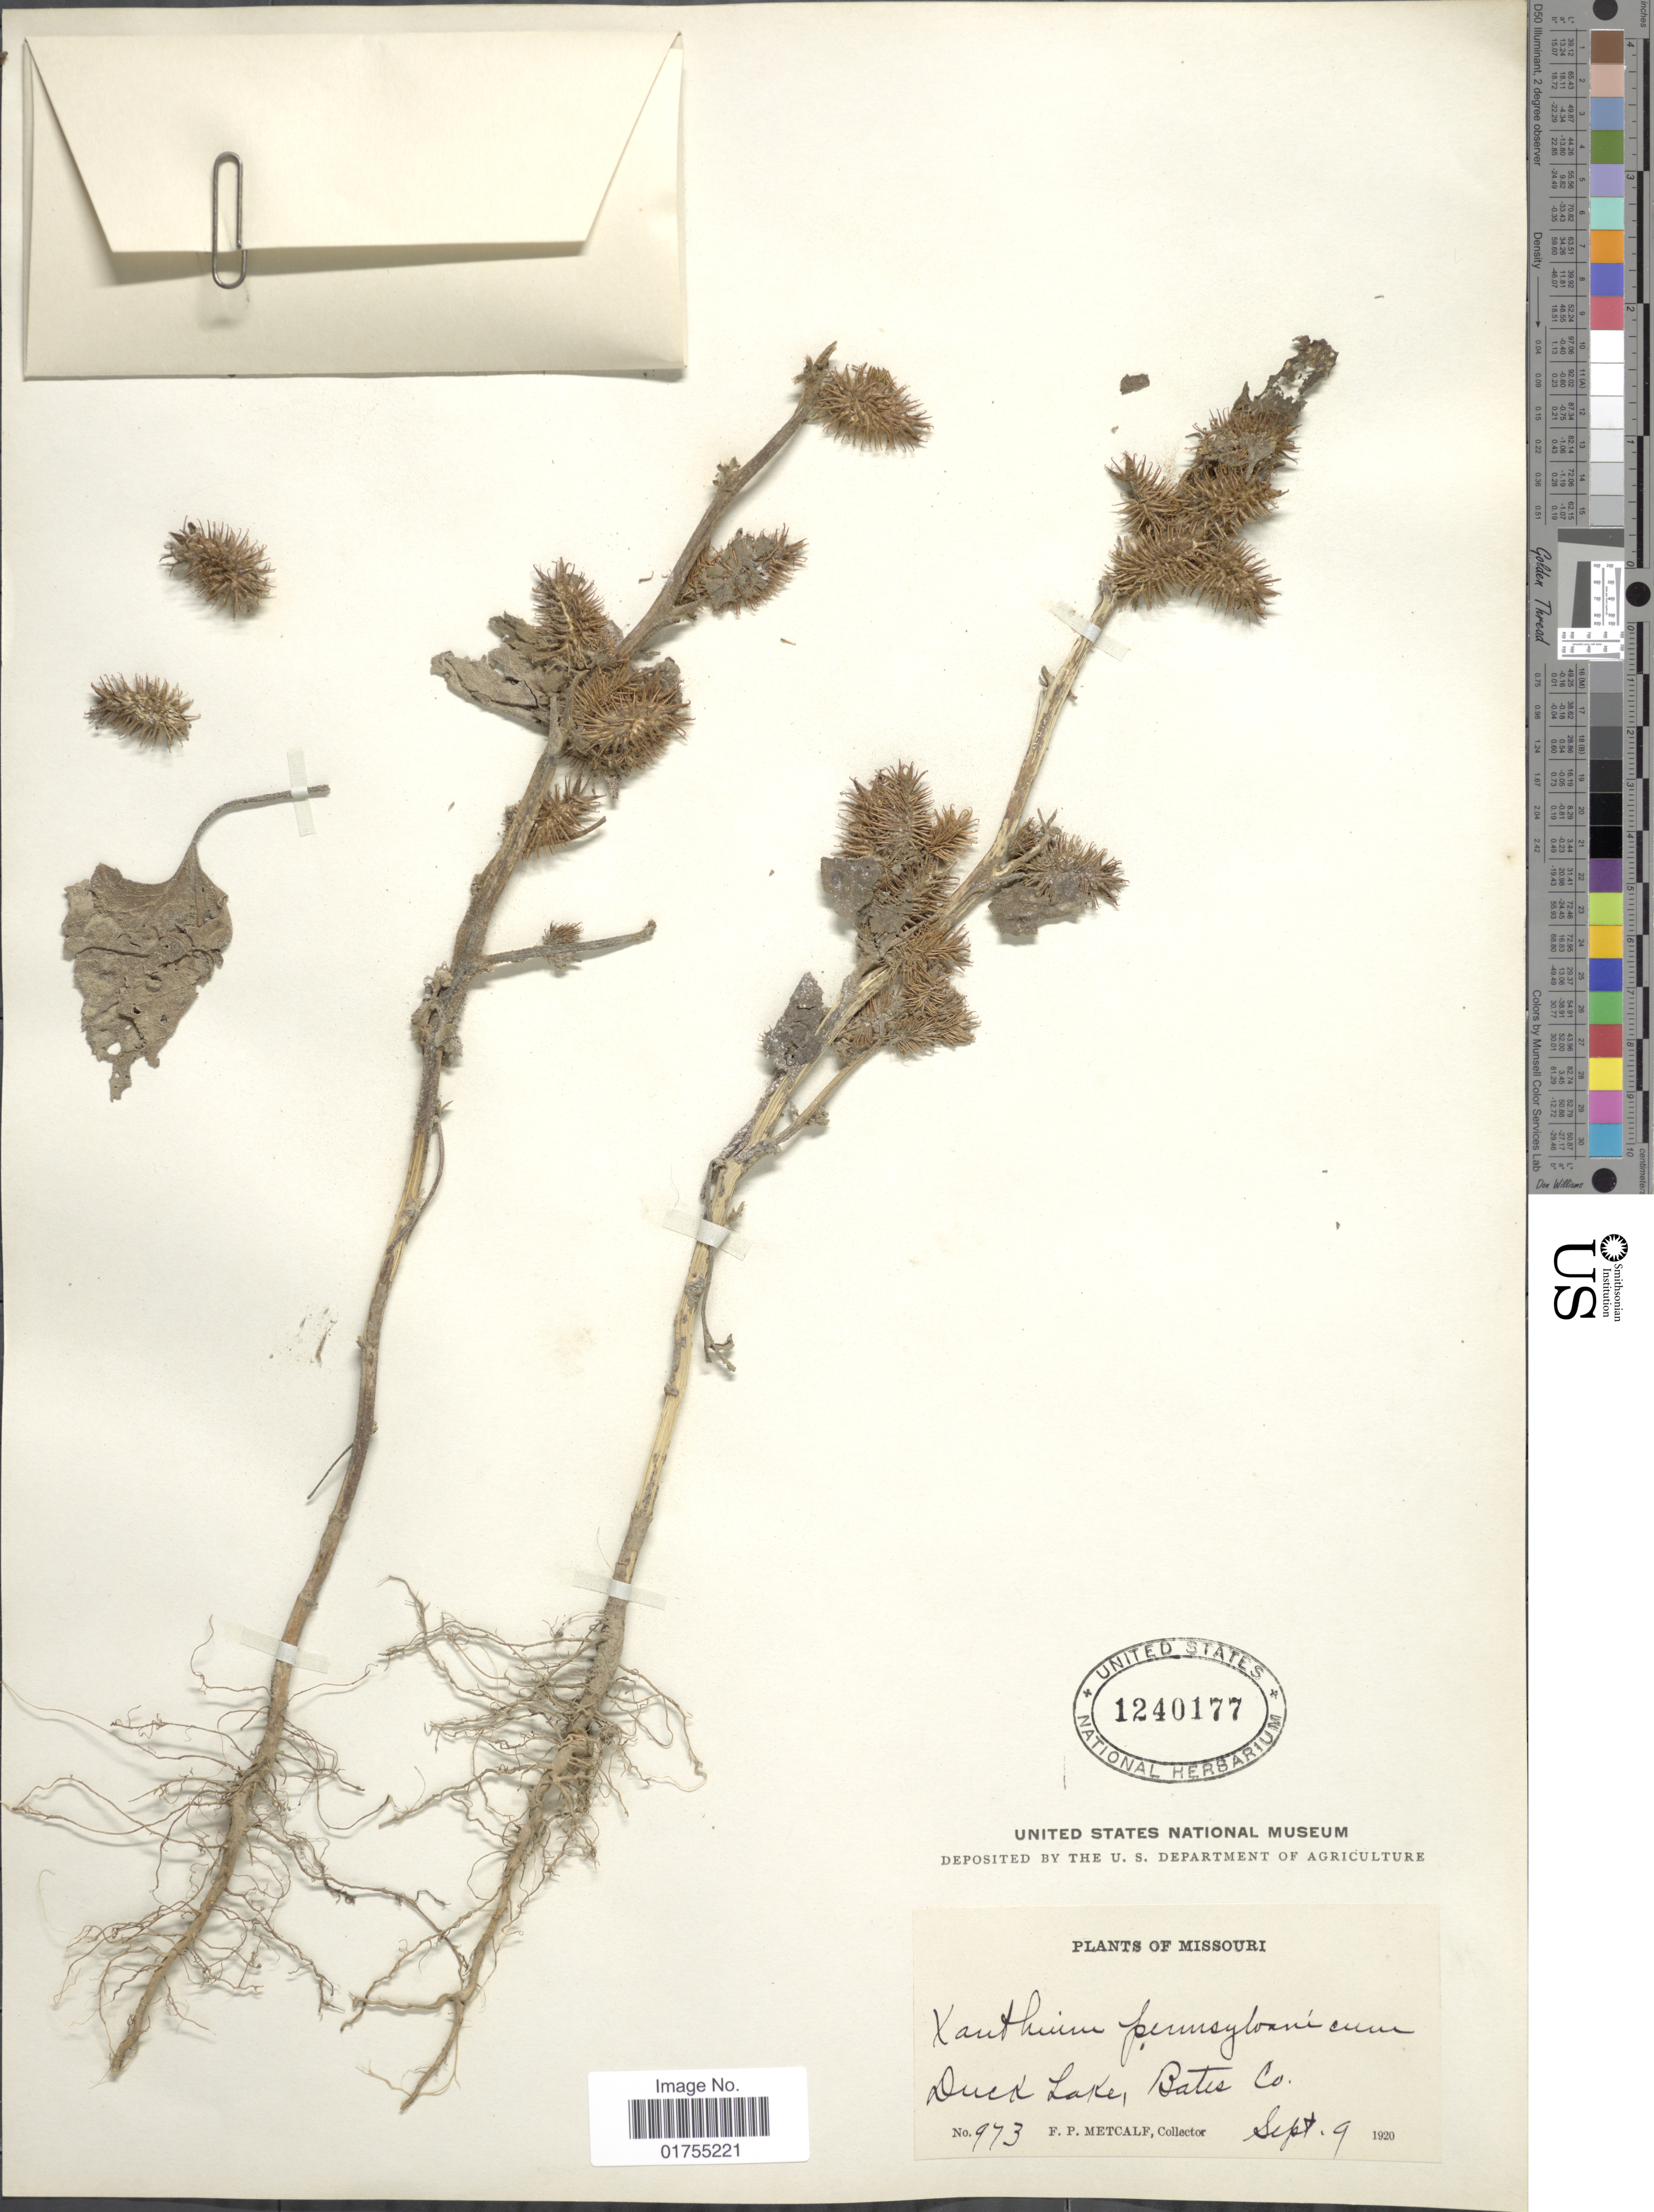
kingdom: Plantae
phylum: Tracheophyta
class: Magnoliopsida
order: Asterales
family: Asteraceae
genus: Xanthium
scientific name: Xanthium strumarium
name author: L.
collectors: F. Metcalf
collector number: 973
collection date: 1920-09-09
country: United States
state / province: Missouri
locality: Duck Lake, Bates Co.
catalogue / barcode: US 1240177